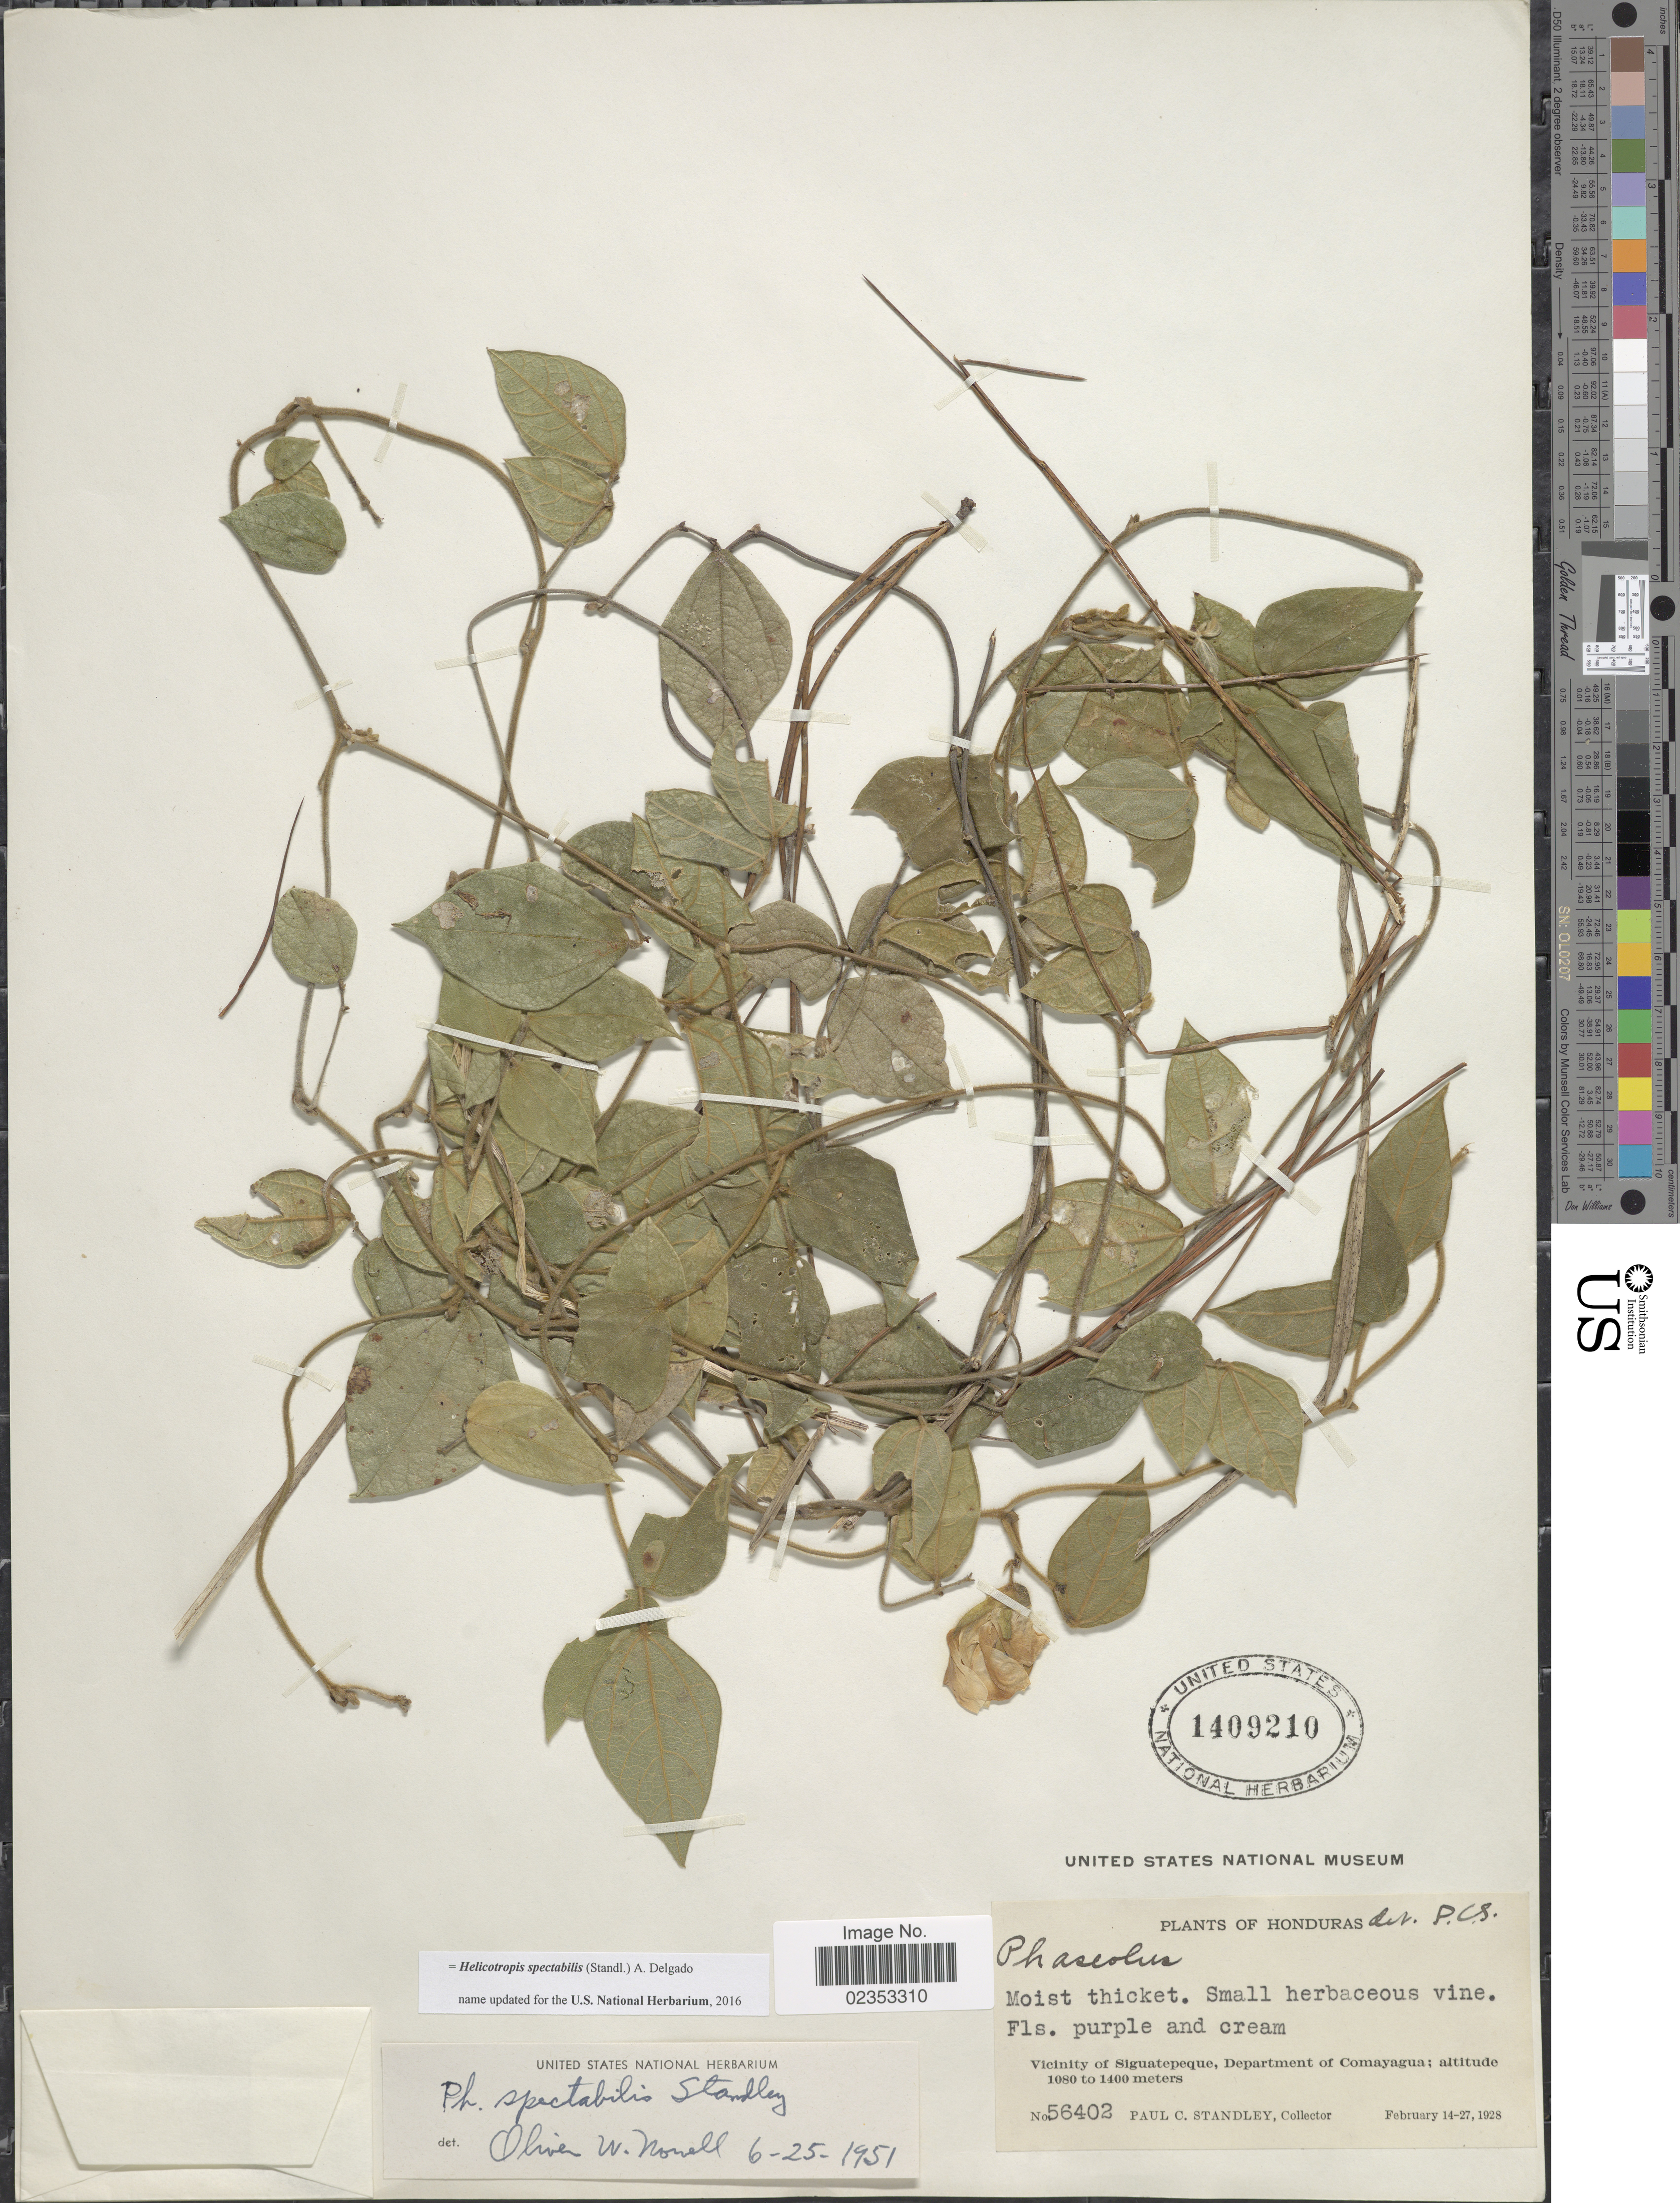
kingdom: Plantae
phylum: Tracheophyta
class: Magnoliopsida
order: Fabales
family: Fabaceae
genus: Helicotropis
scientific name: Helicotropis spectabilis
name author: (Standl.) A. Delgado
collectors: P. C. Standley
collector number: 56402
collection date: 1928-02-14/1928-02-27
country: Honduras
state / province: Comayagua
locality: Vicinity of Siguatepeque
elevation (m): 1080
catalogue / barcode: US 1409210